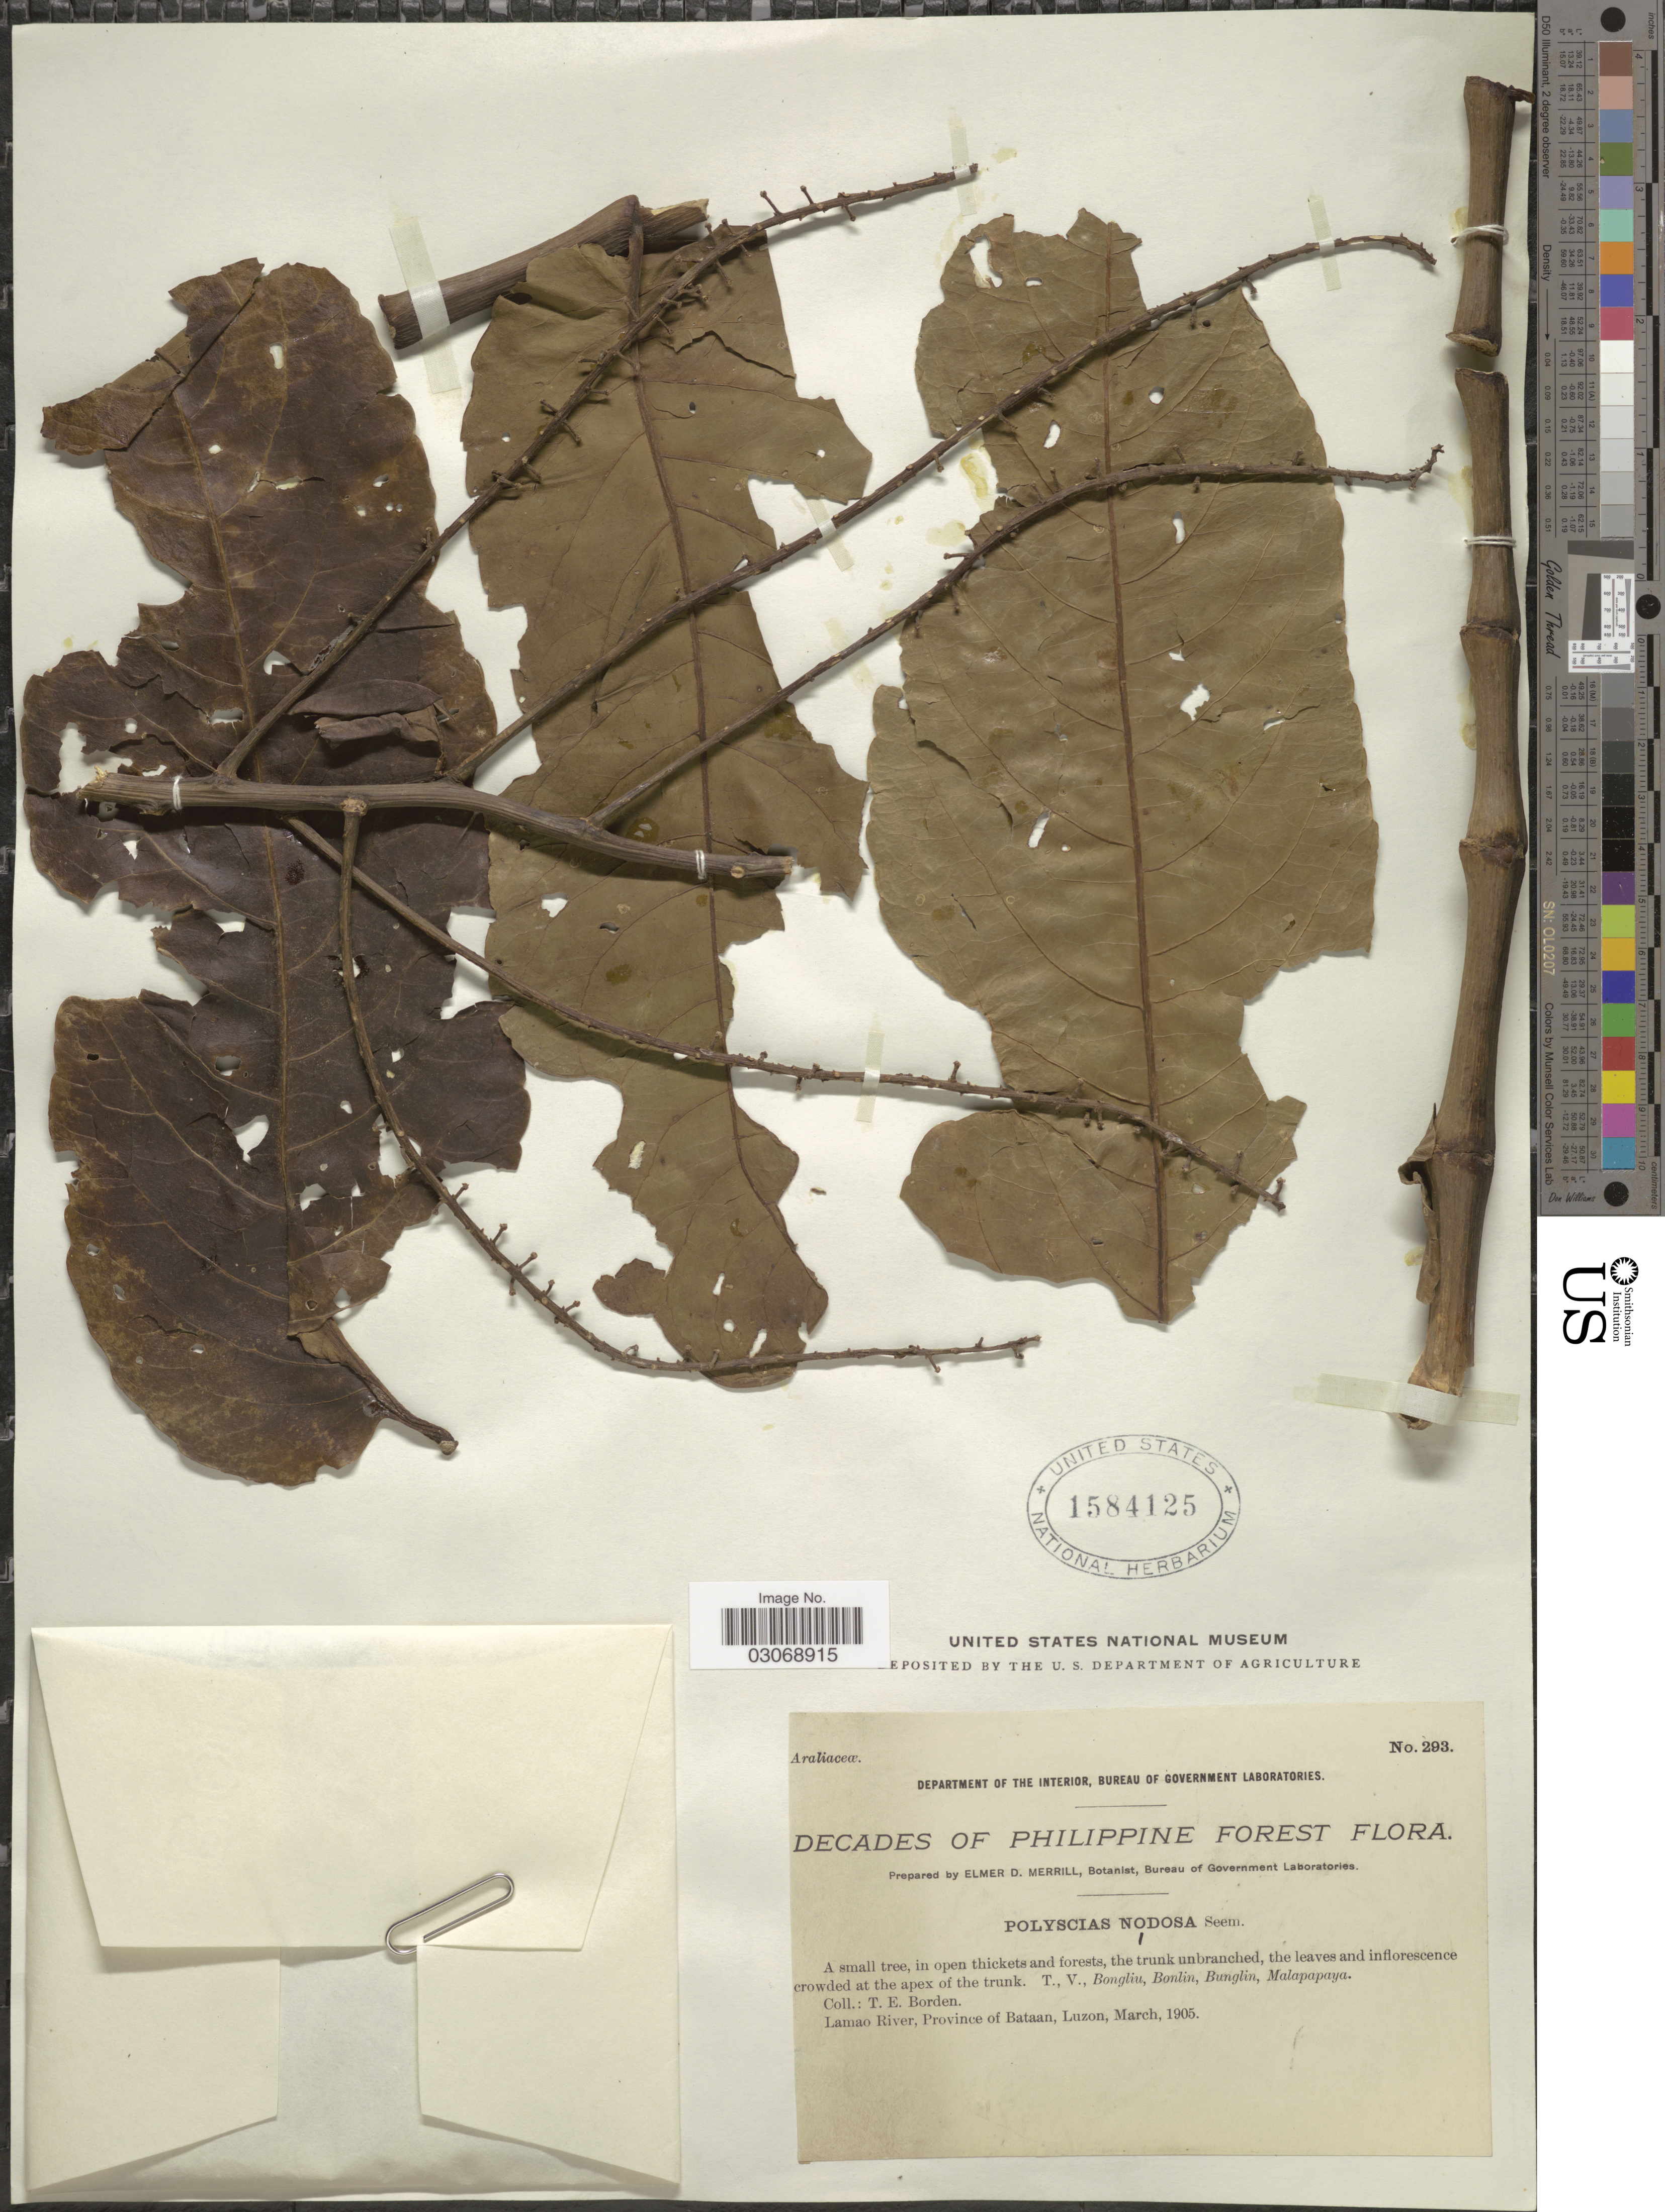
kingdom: Plantae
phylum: Tracheophyta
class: Magnoliopsida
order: Apiales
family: Araliaceae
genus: Polyscias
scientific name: Polyscias nodosa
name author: (Blume) Seem.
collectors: T. E. Borden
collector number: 293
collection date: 1905-03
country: Philippines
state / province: Cagayan Valley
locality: Decades of Philippine Forest. Lamao River, Province of Bataan, Luzon.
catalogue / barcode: US 1584125